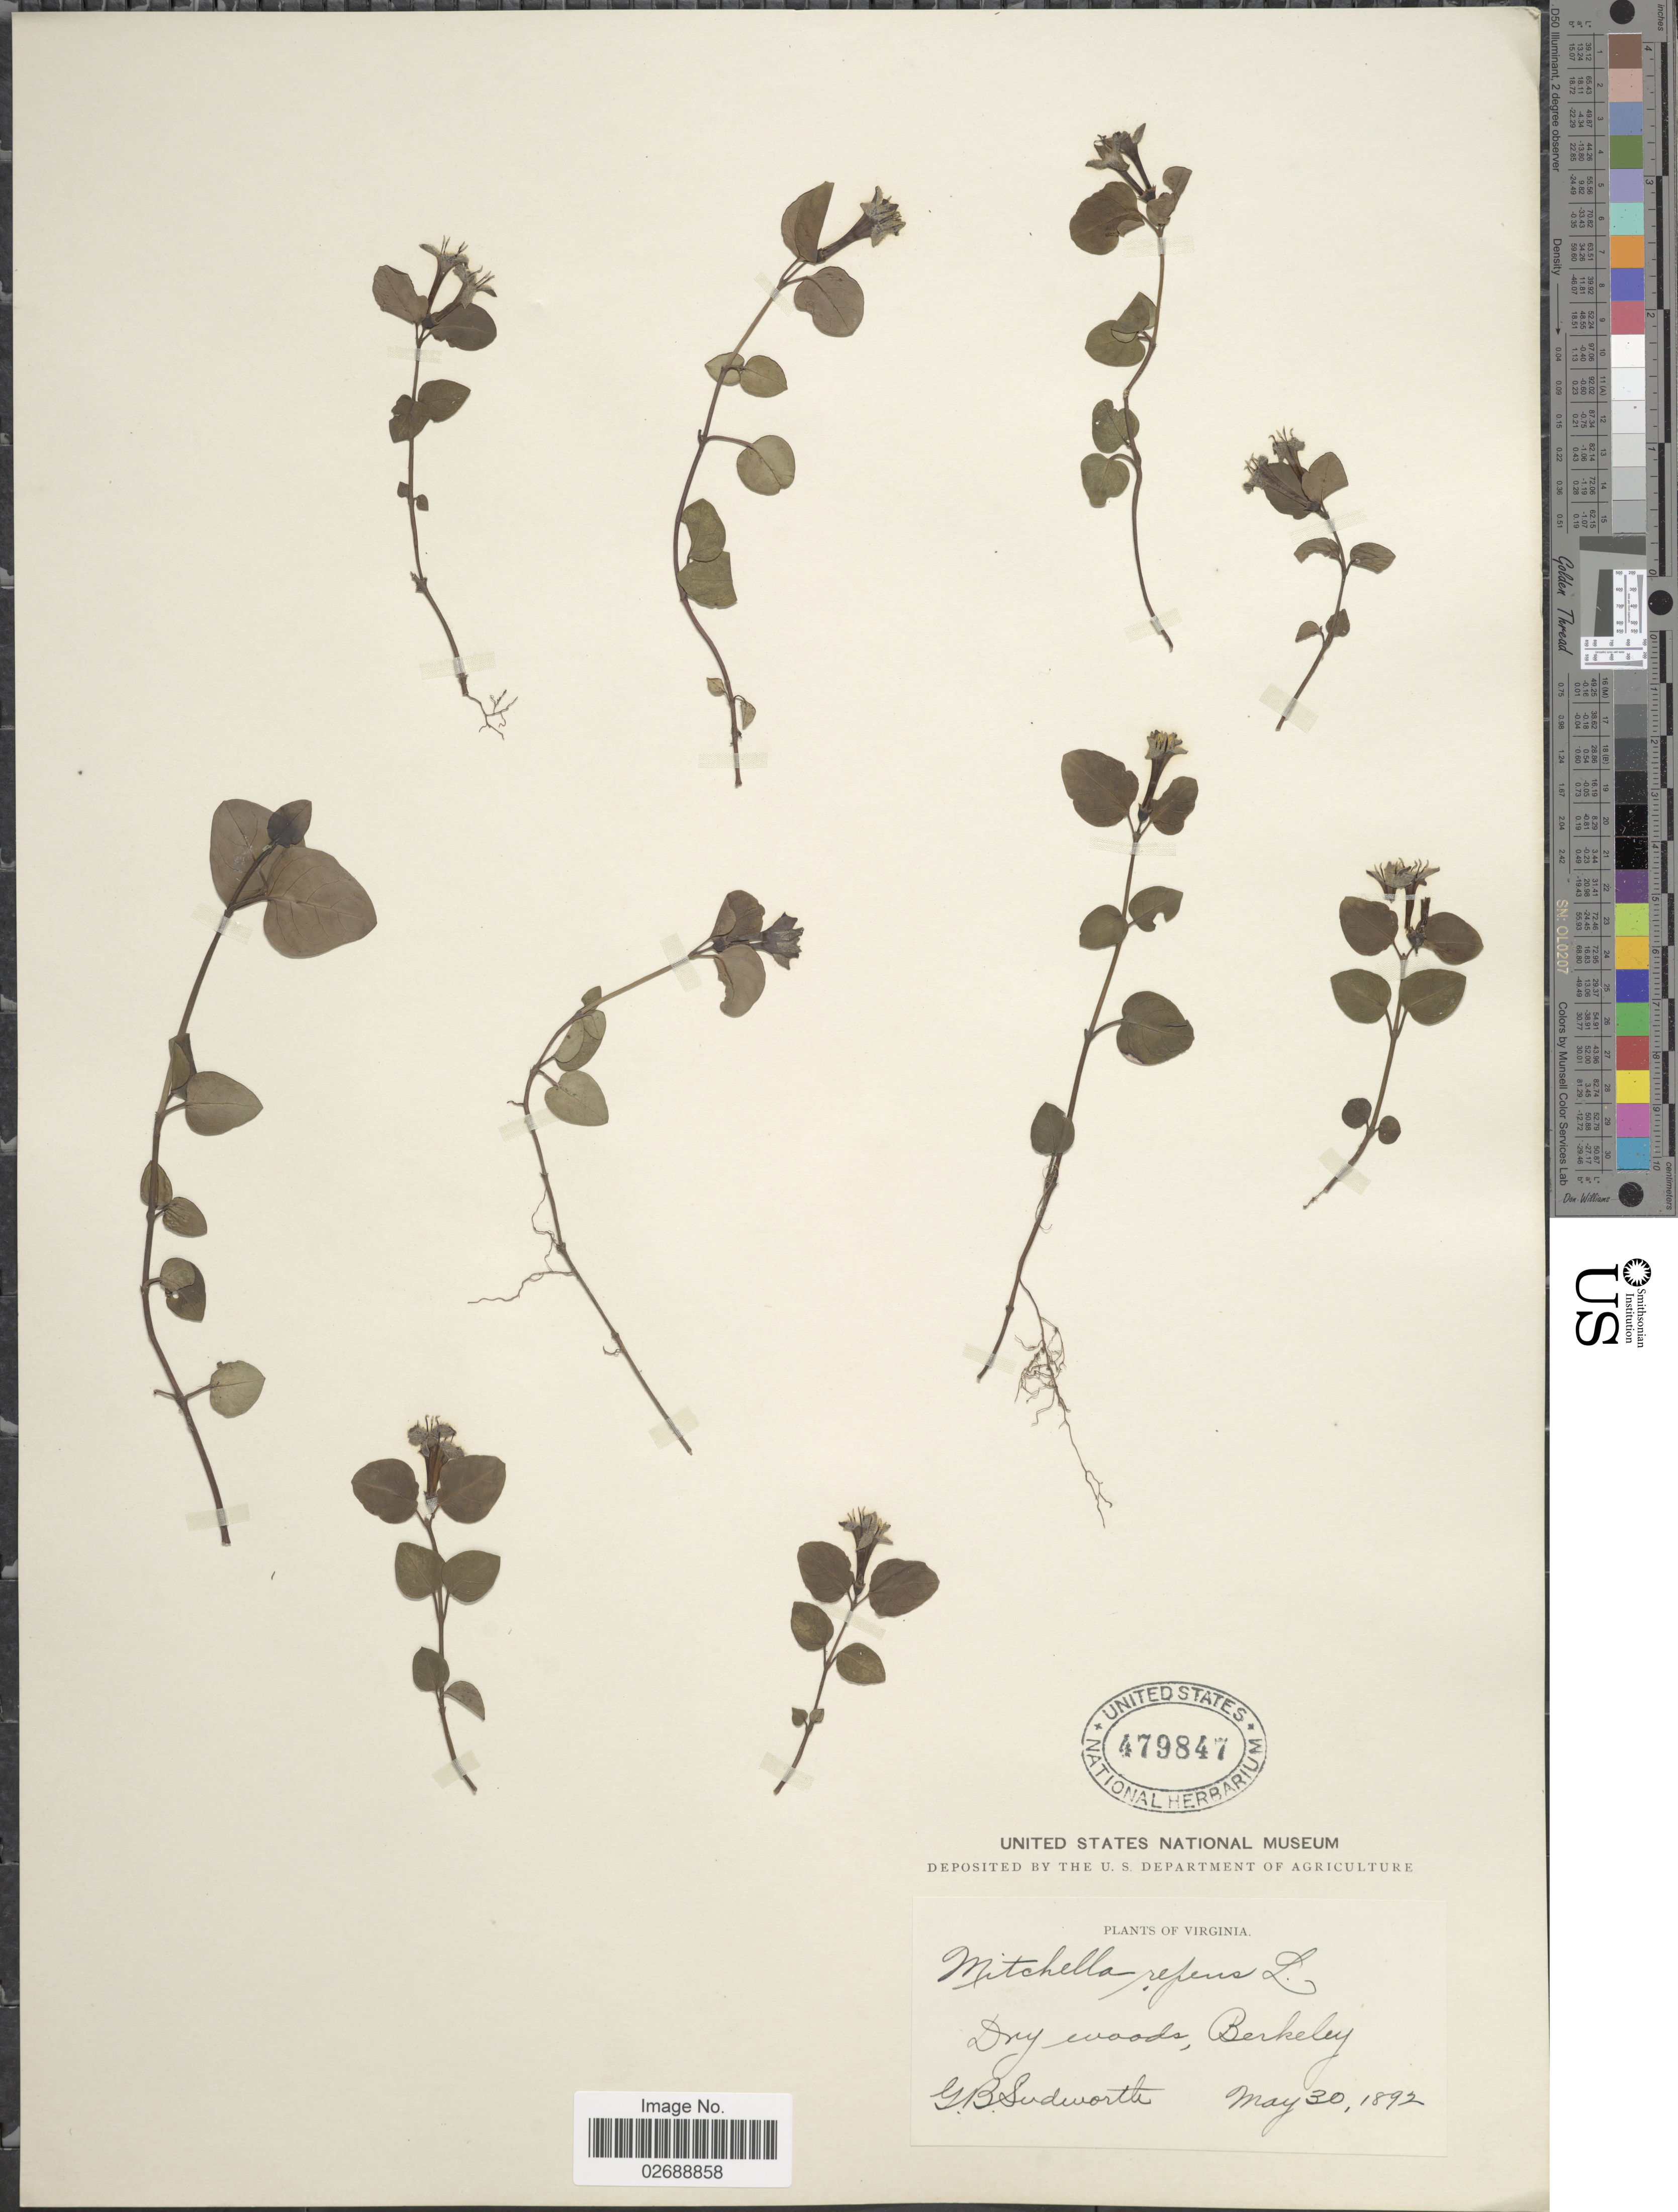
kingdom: Plantae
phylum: Tracheophyta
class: Magnoliopsida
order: Gentianales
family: Rubiaceae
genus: Mitchella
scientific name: Mitchella repens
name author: L.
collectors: G. B. Sudworth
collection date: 1892-05-30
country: United States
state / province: Virginia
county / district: City of Norfolk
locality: Berkely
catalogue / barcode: US 479847